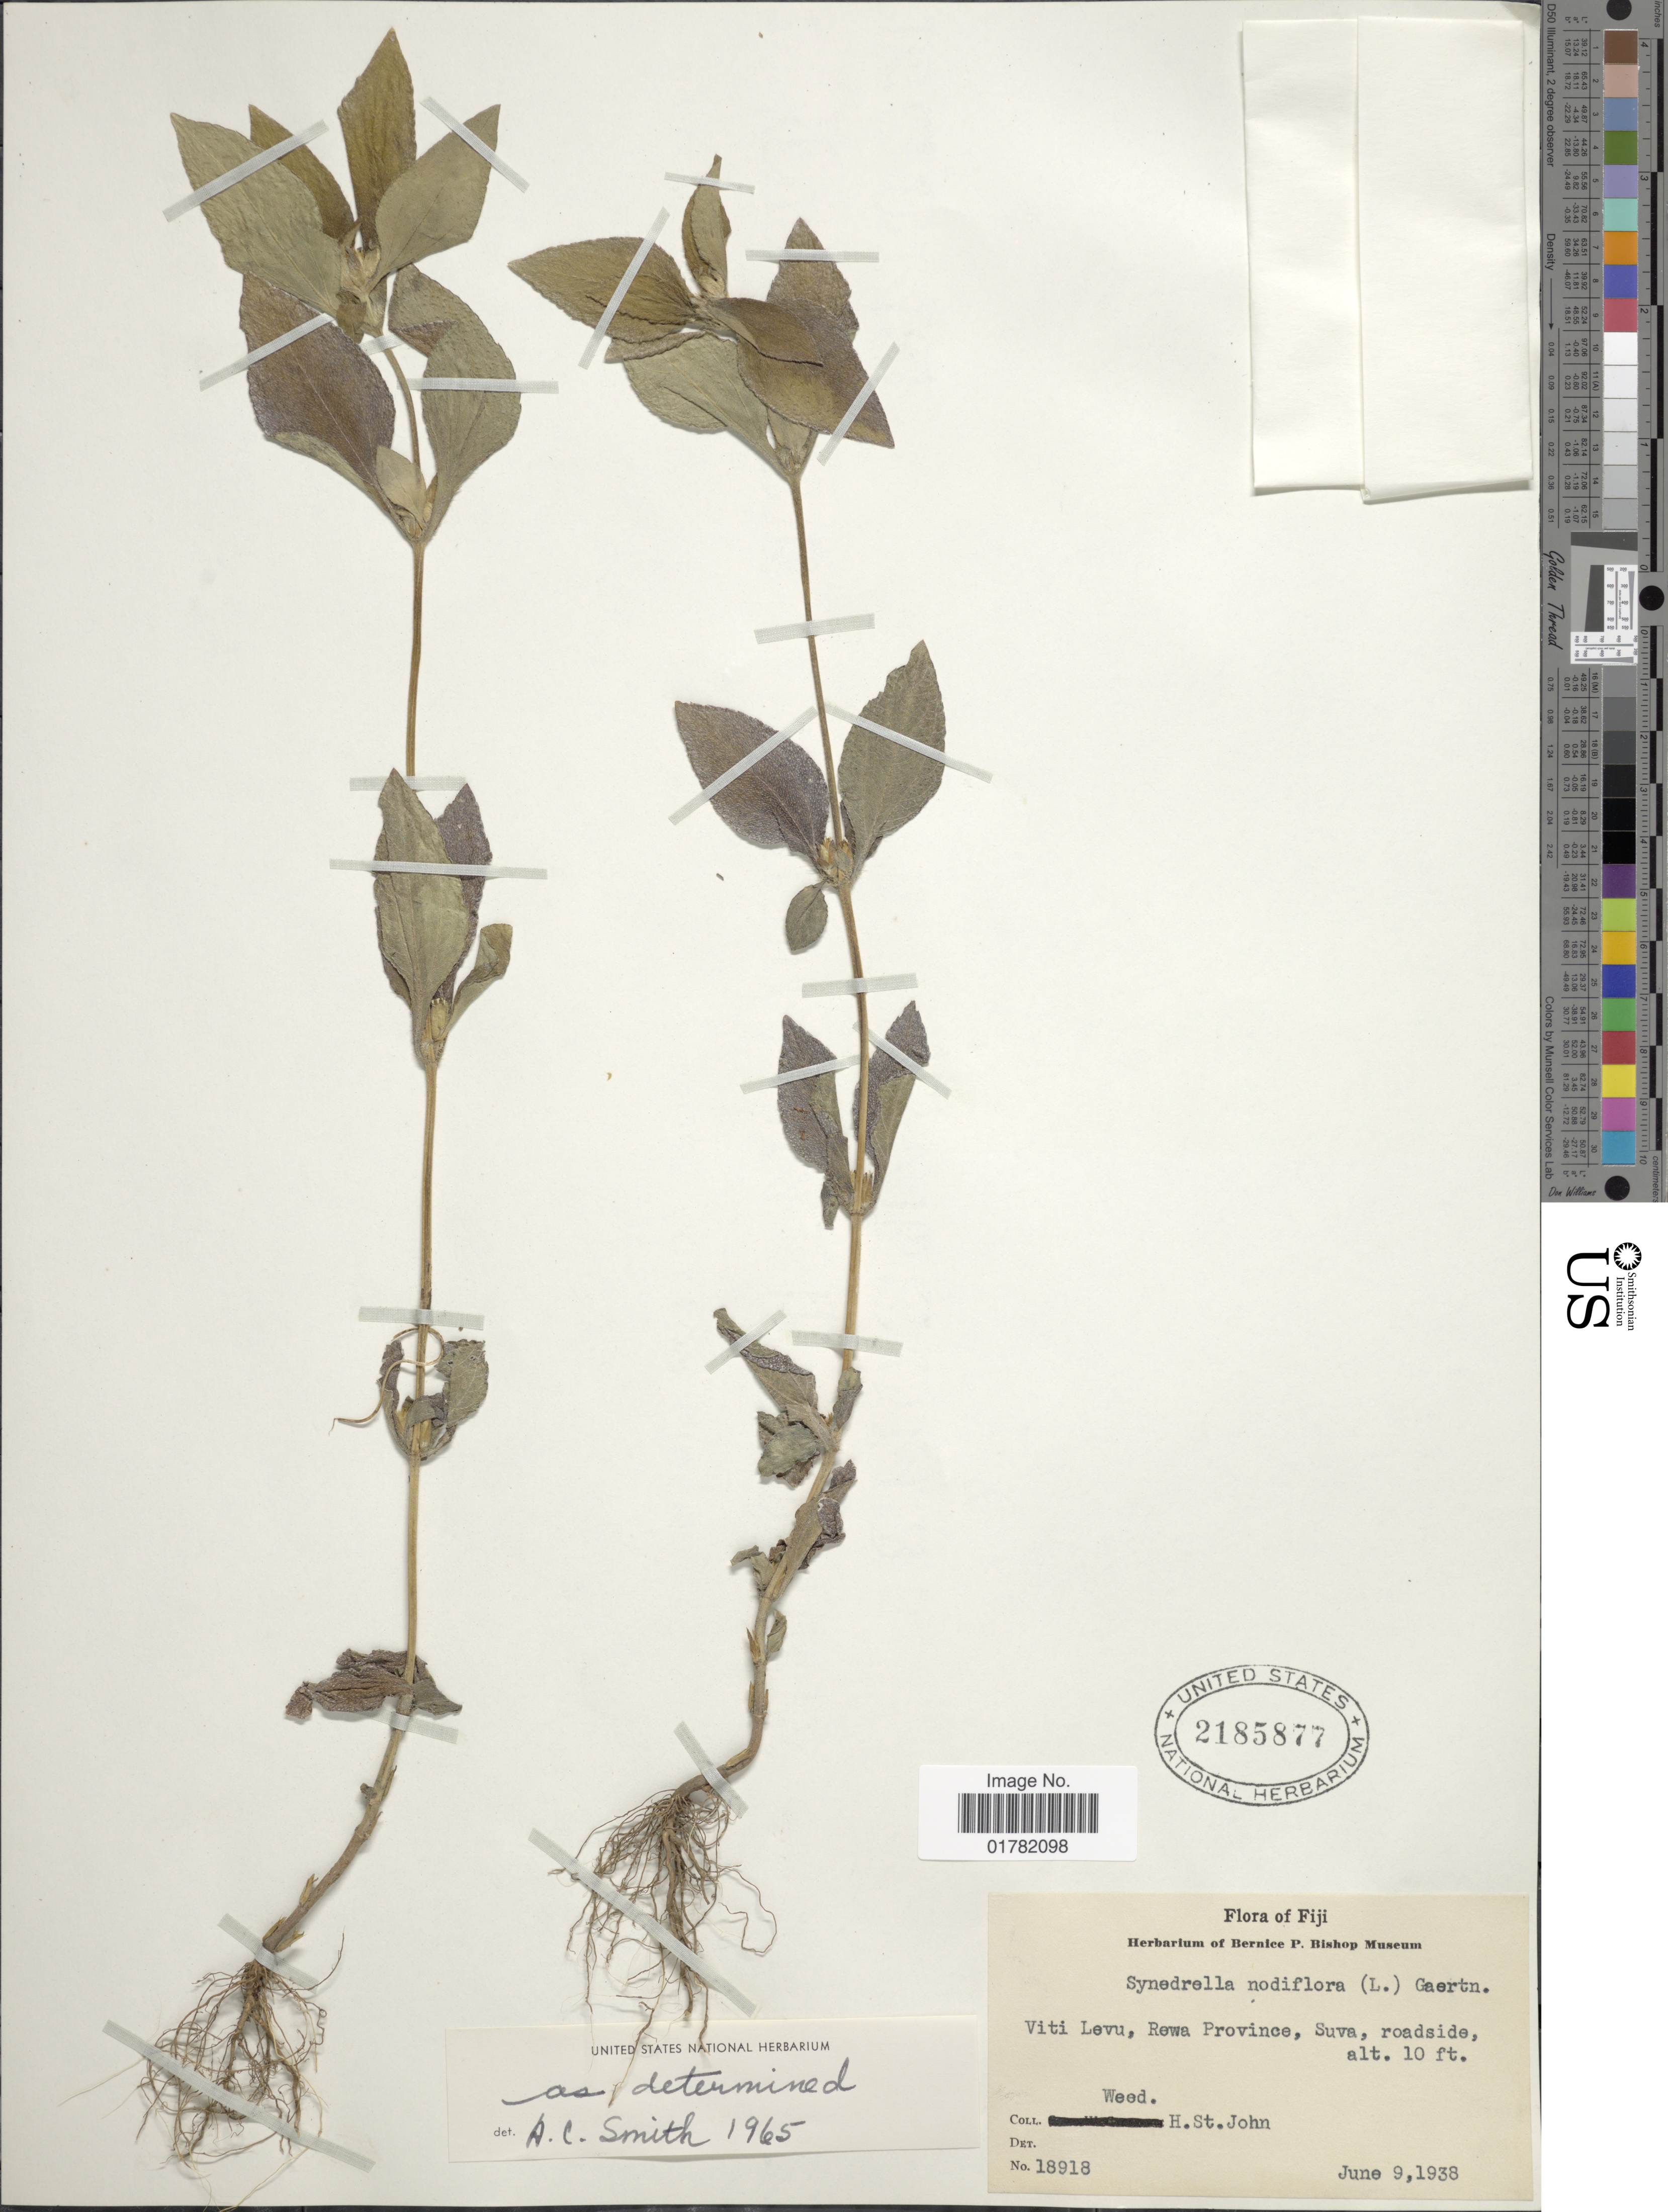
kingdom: Plantae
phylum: Tracheophyta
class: Magnoliopsida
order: Asterales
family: Asteraceae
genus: Synedrella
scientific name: Synedrella nodiflora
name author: (L.) Gaertn.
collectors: H. St. John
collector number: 18918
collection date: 1938-06-09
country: Fiji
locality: Viti Levu, Rewa Province, Suva, roadside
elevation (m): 3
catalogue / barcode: US 2185877